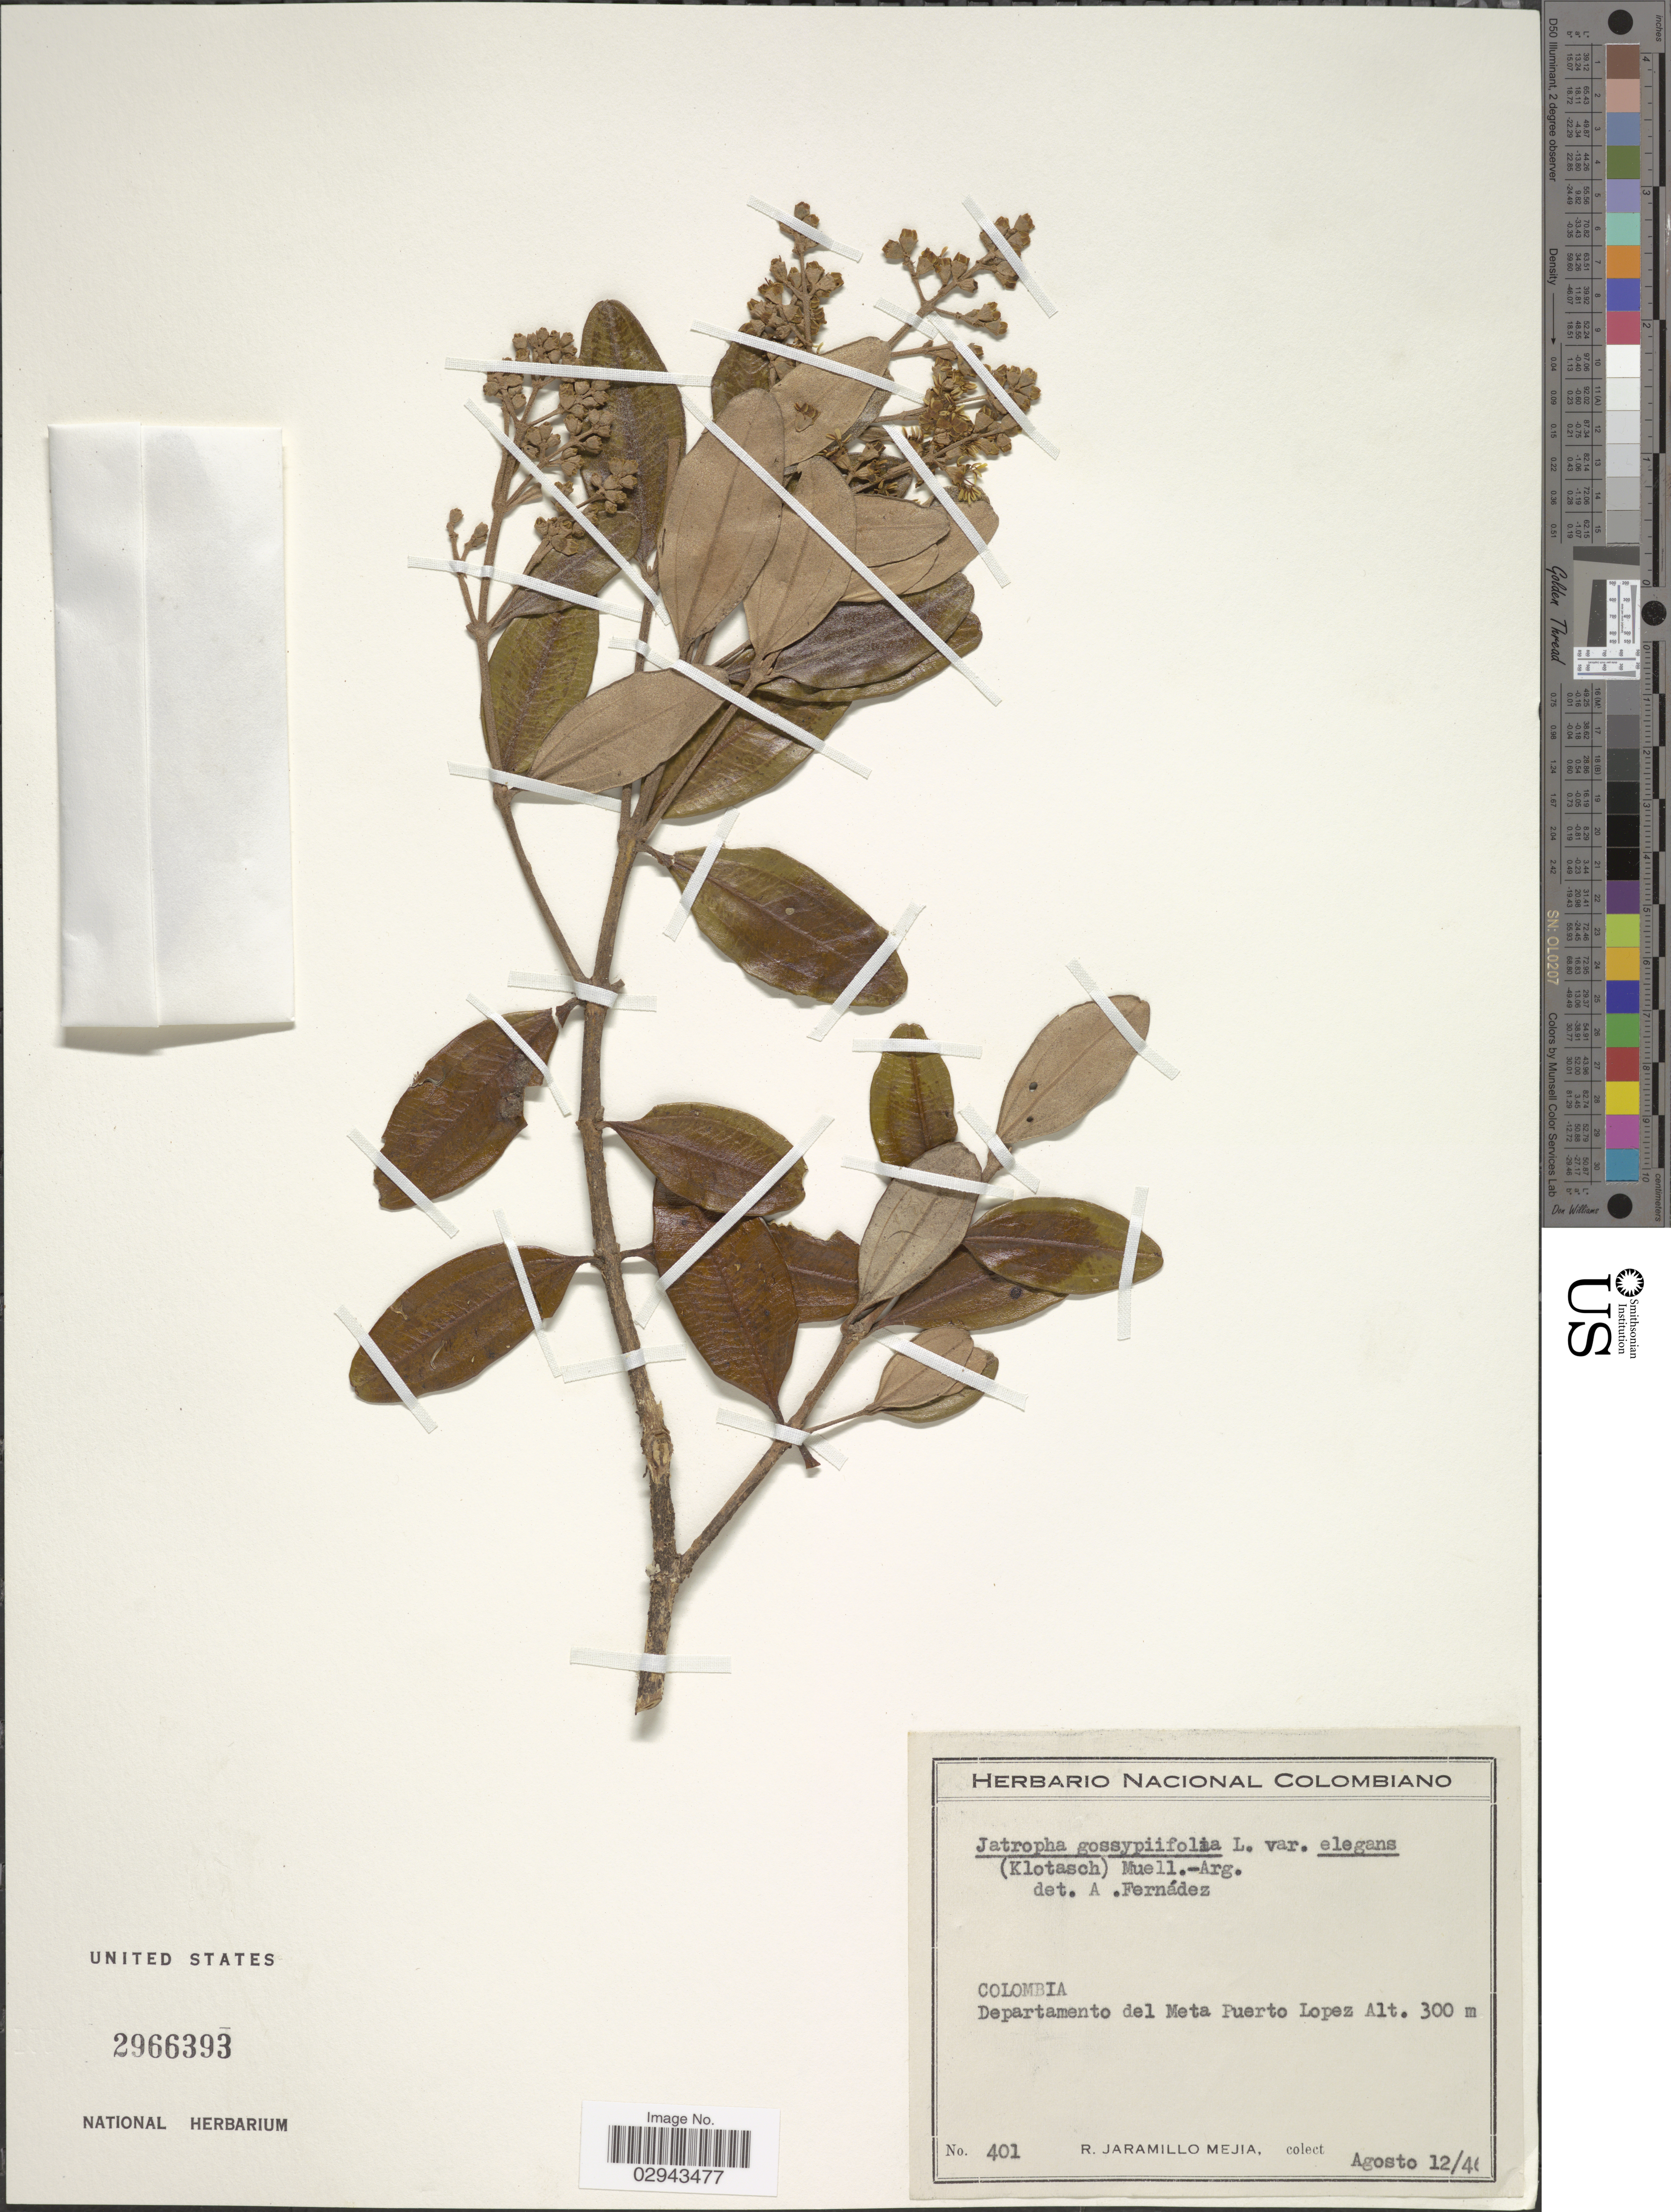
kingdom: Plantae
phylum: Tracheophyta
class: Magnoliopsida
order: Myrtales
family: Melastomataceae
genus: Miconia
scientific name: Miconia squamulosa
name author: (Sm.) Triana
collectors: R. Jaramillo M.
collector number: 401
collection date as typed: Transcribed d/m/y: 12/8/46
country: Colombia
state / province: Meta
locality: Departamento del Meta Puerto Lopez.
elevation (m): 300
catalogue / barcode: US 2966393